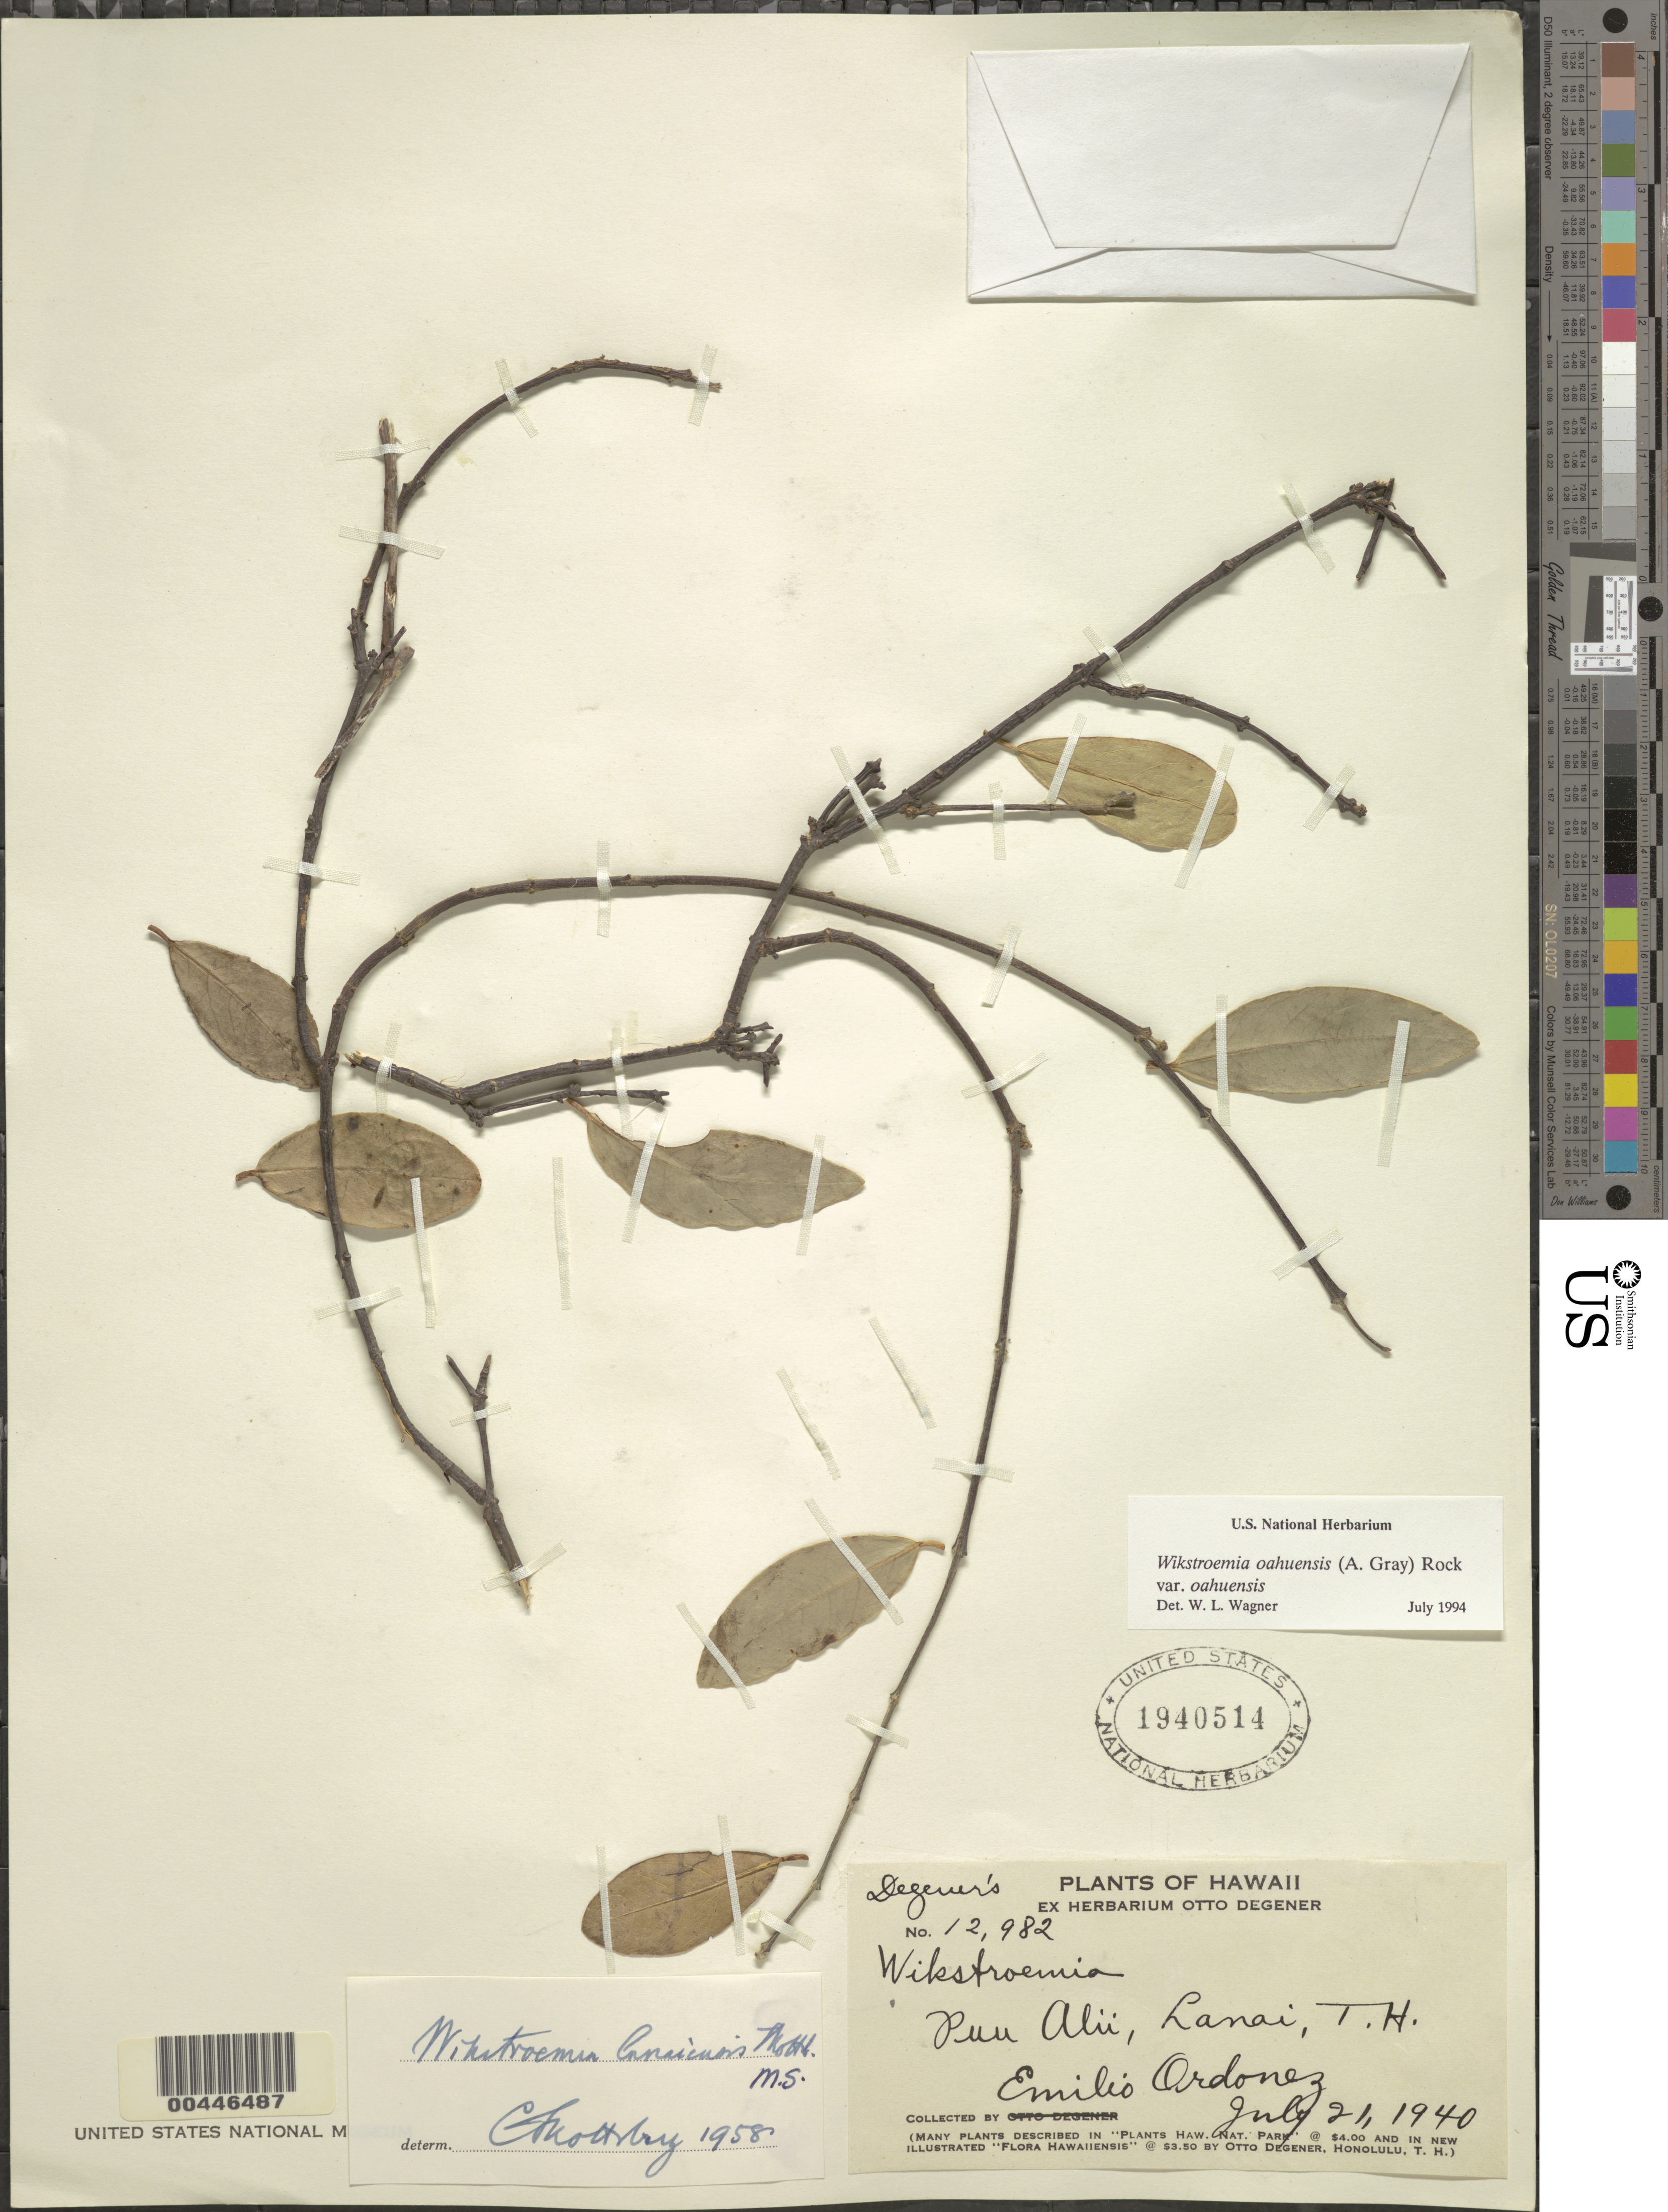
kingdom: Plantae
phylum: Tracheophyta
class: Magnoliopsida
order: Malvales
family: Thymelaeaceae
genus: Wikstroemia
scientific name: Wikstroemia oahuensis var. oahuensis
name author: (A. Gray) Rock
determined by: Wagner, W. L., (BOT), Smithsonian Institution - National Museum of Natural History (UNITED STATES)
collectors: E. Ordonez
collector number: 12982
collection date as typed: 21 Jul 1940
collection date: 1940-07-21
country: United States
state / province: Hawaii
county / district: Maui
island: Lana'i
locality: Puu Alii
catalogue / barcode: US 1940514